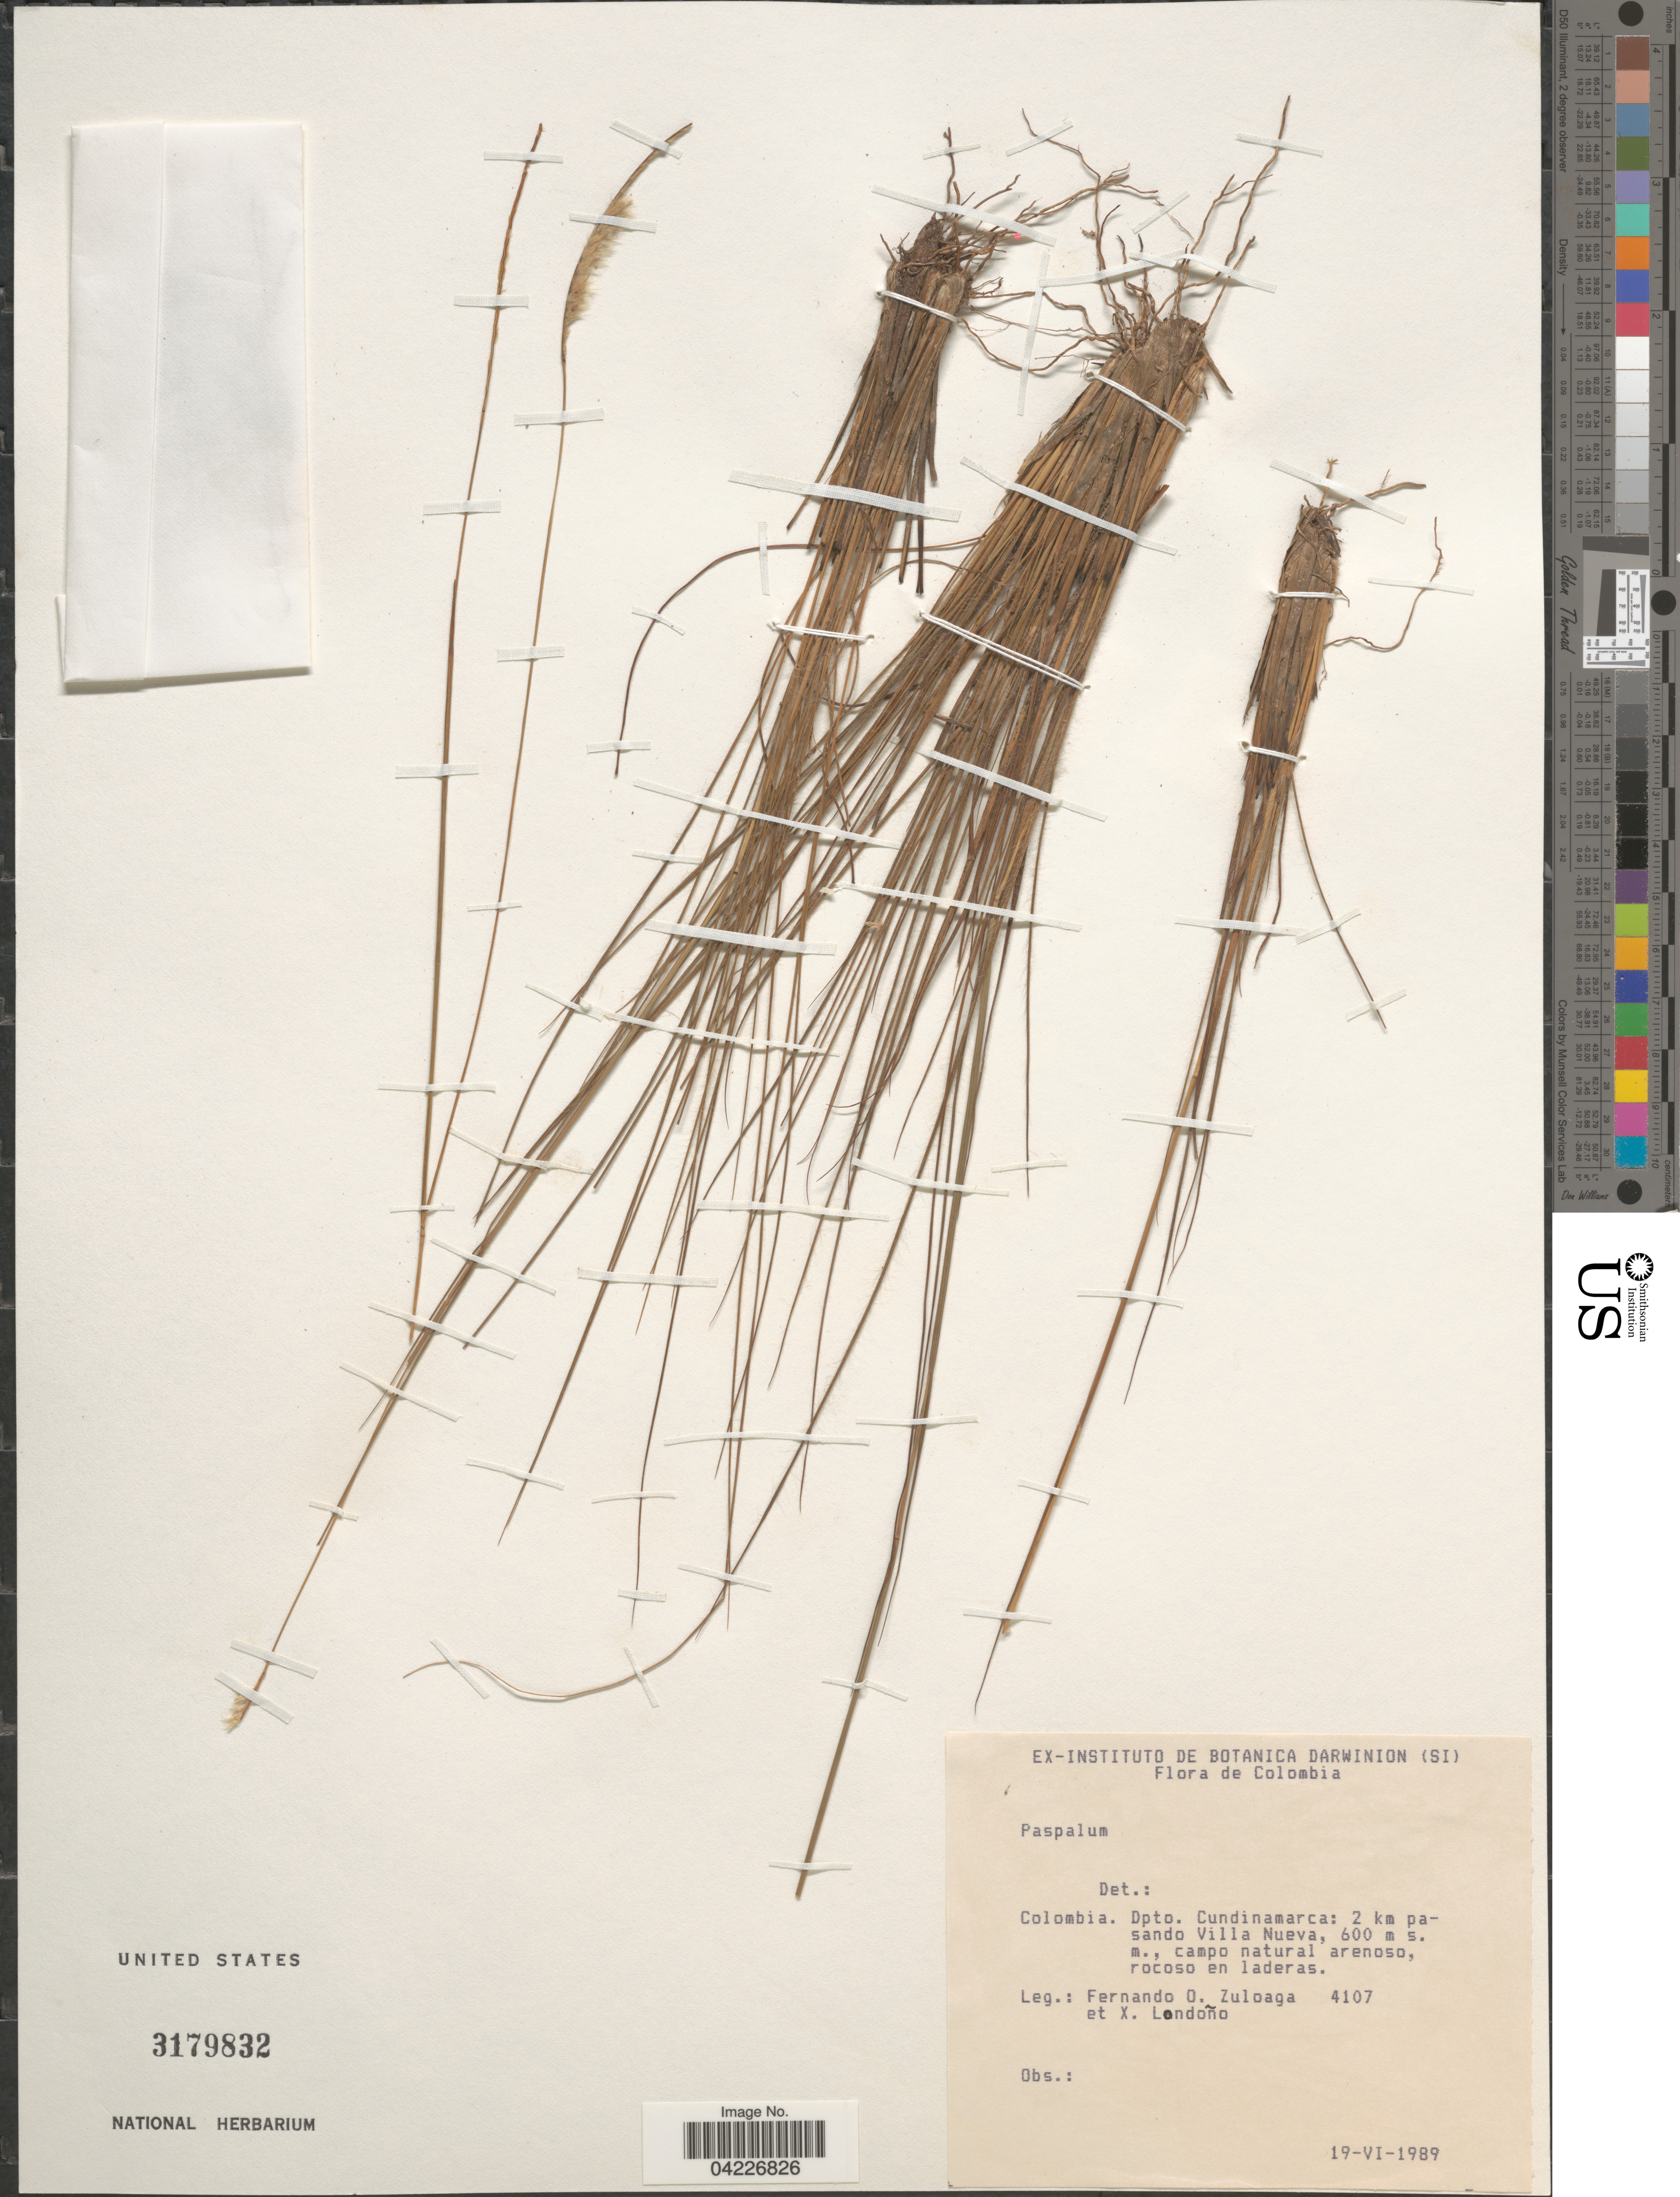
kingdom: Plantae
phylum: Tracheophyta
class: Liliopsida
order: Poales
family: Poaceae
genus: Paspalum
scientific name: Paspalum sp.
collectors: F. O. Zuloaga & X. Londoño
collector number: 4107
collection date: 1989-06-19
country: Colombia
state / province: Cundinamarca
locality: Dpto. Cundinamarca: 2 km pasando Villa Nueva.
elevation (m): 600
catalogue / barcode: US 3179832